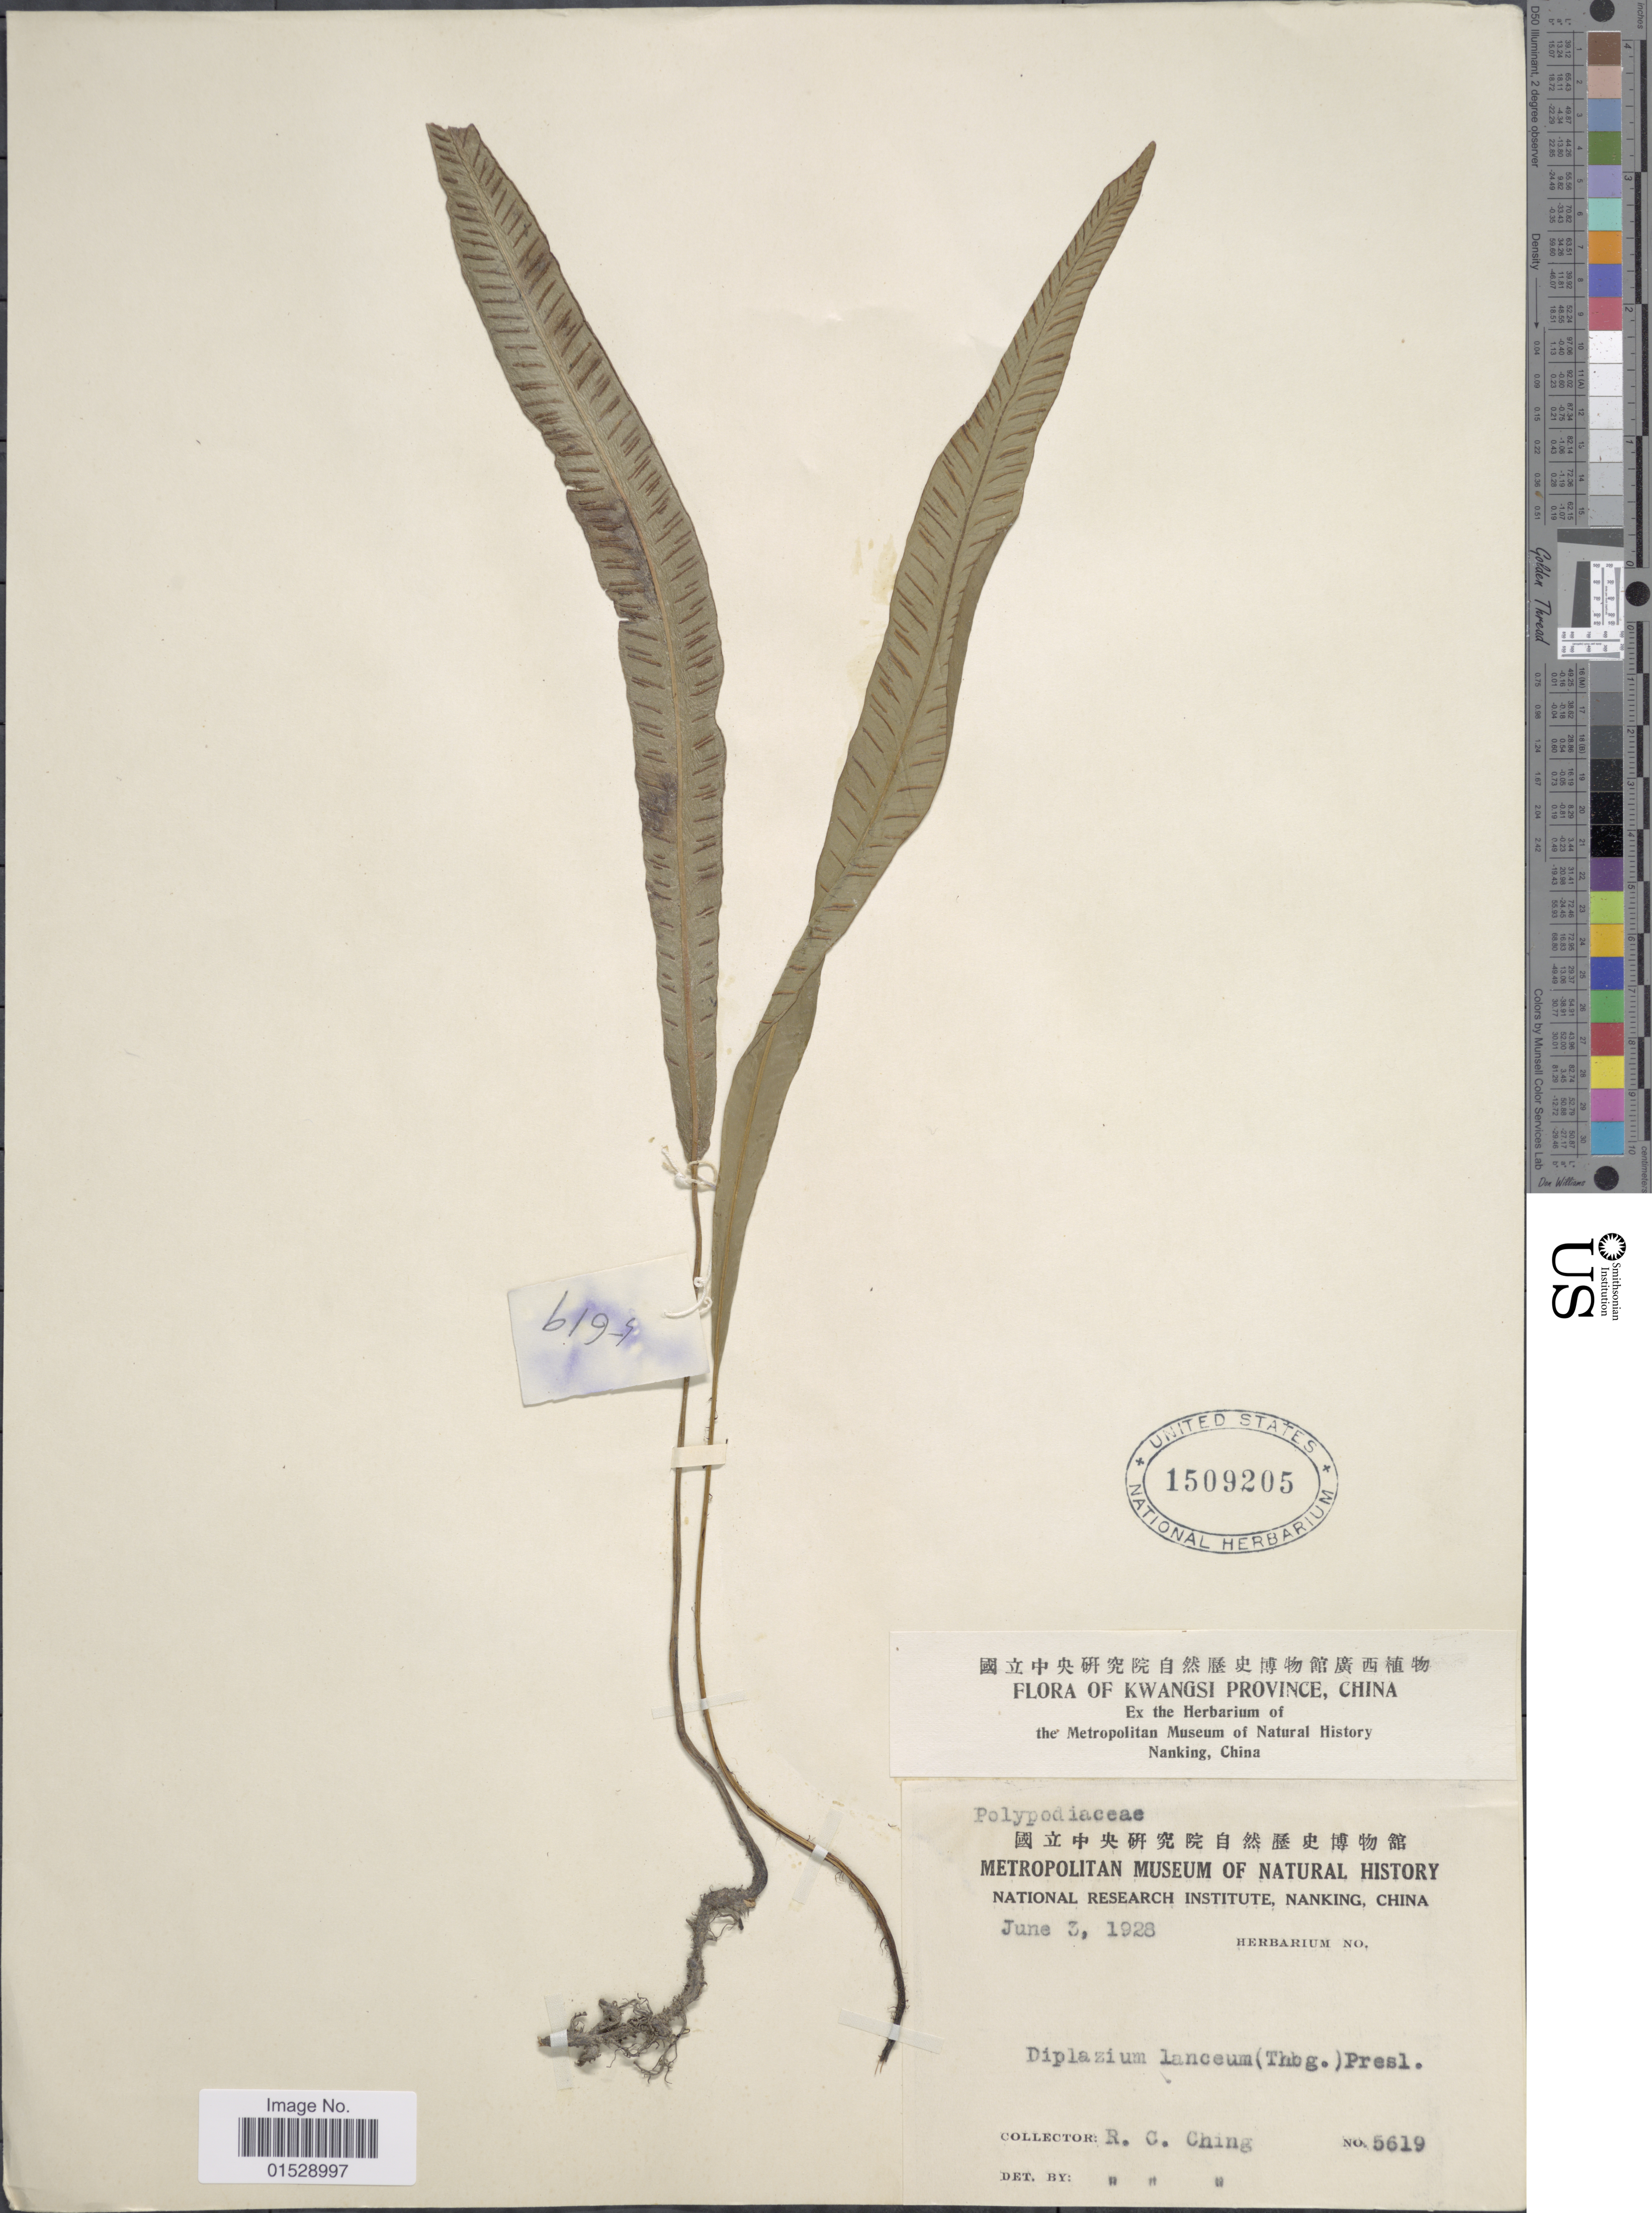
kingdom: Plantae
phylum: Tracheophyta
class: Polypodiopsida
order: Polypodiales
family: Athyriaceae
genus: Deparia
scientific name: Deparia lancea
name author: (Thunb.) Fraser-Jenk.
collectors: R. C. Ching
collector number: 5619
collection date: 1928-06-03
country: China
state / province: Guangxi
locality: Kwangsi Province, China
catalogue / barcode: US 1509205